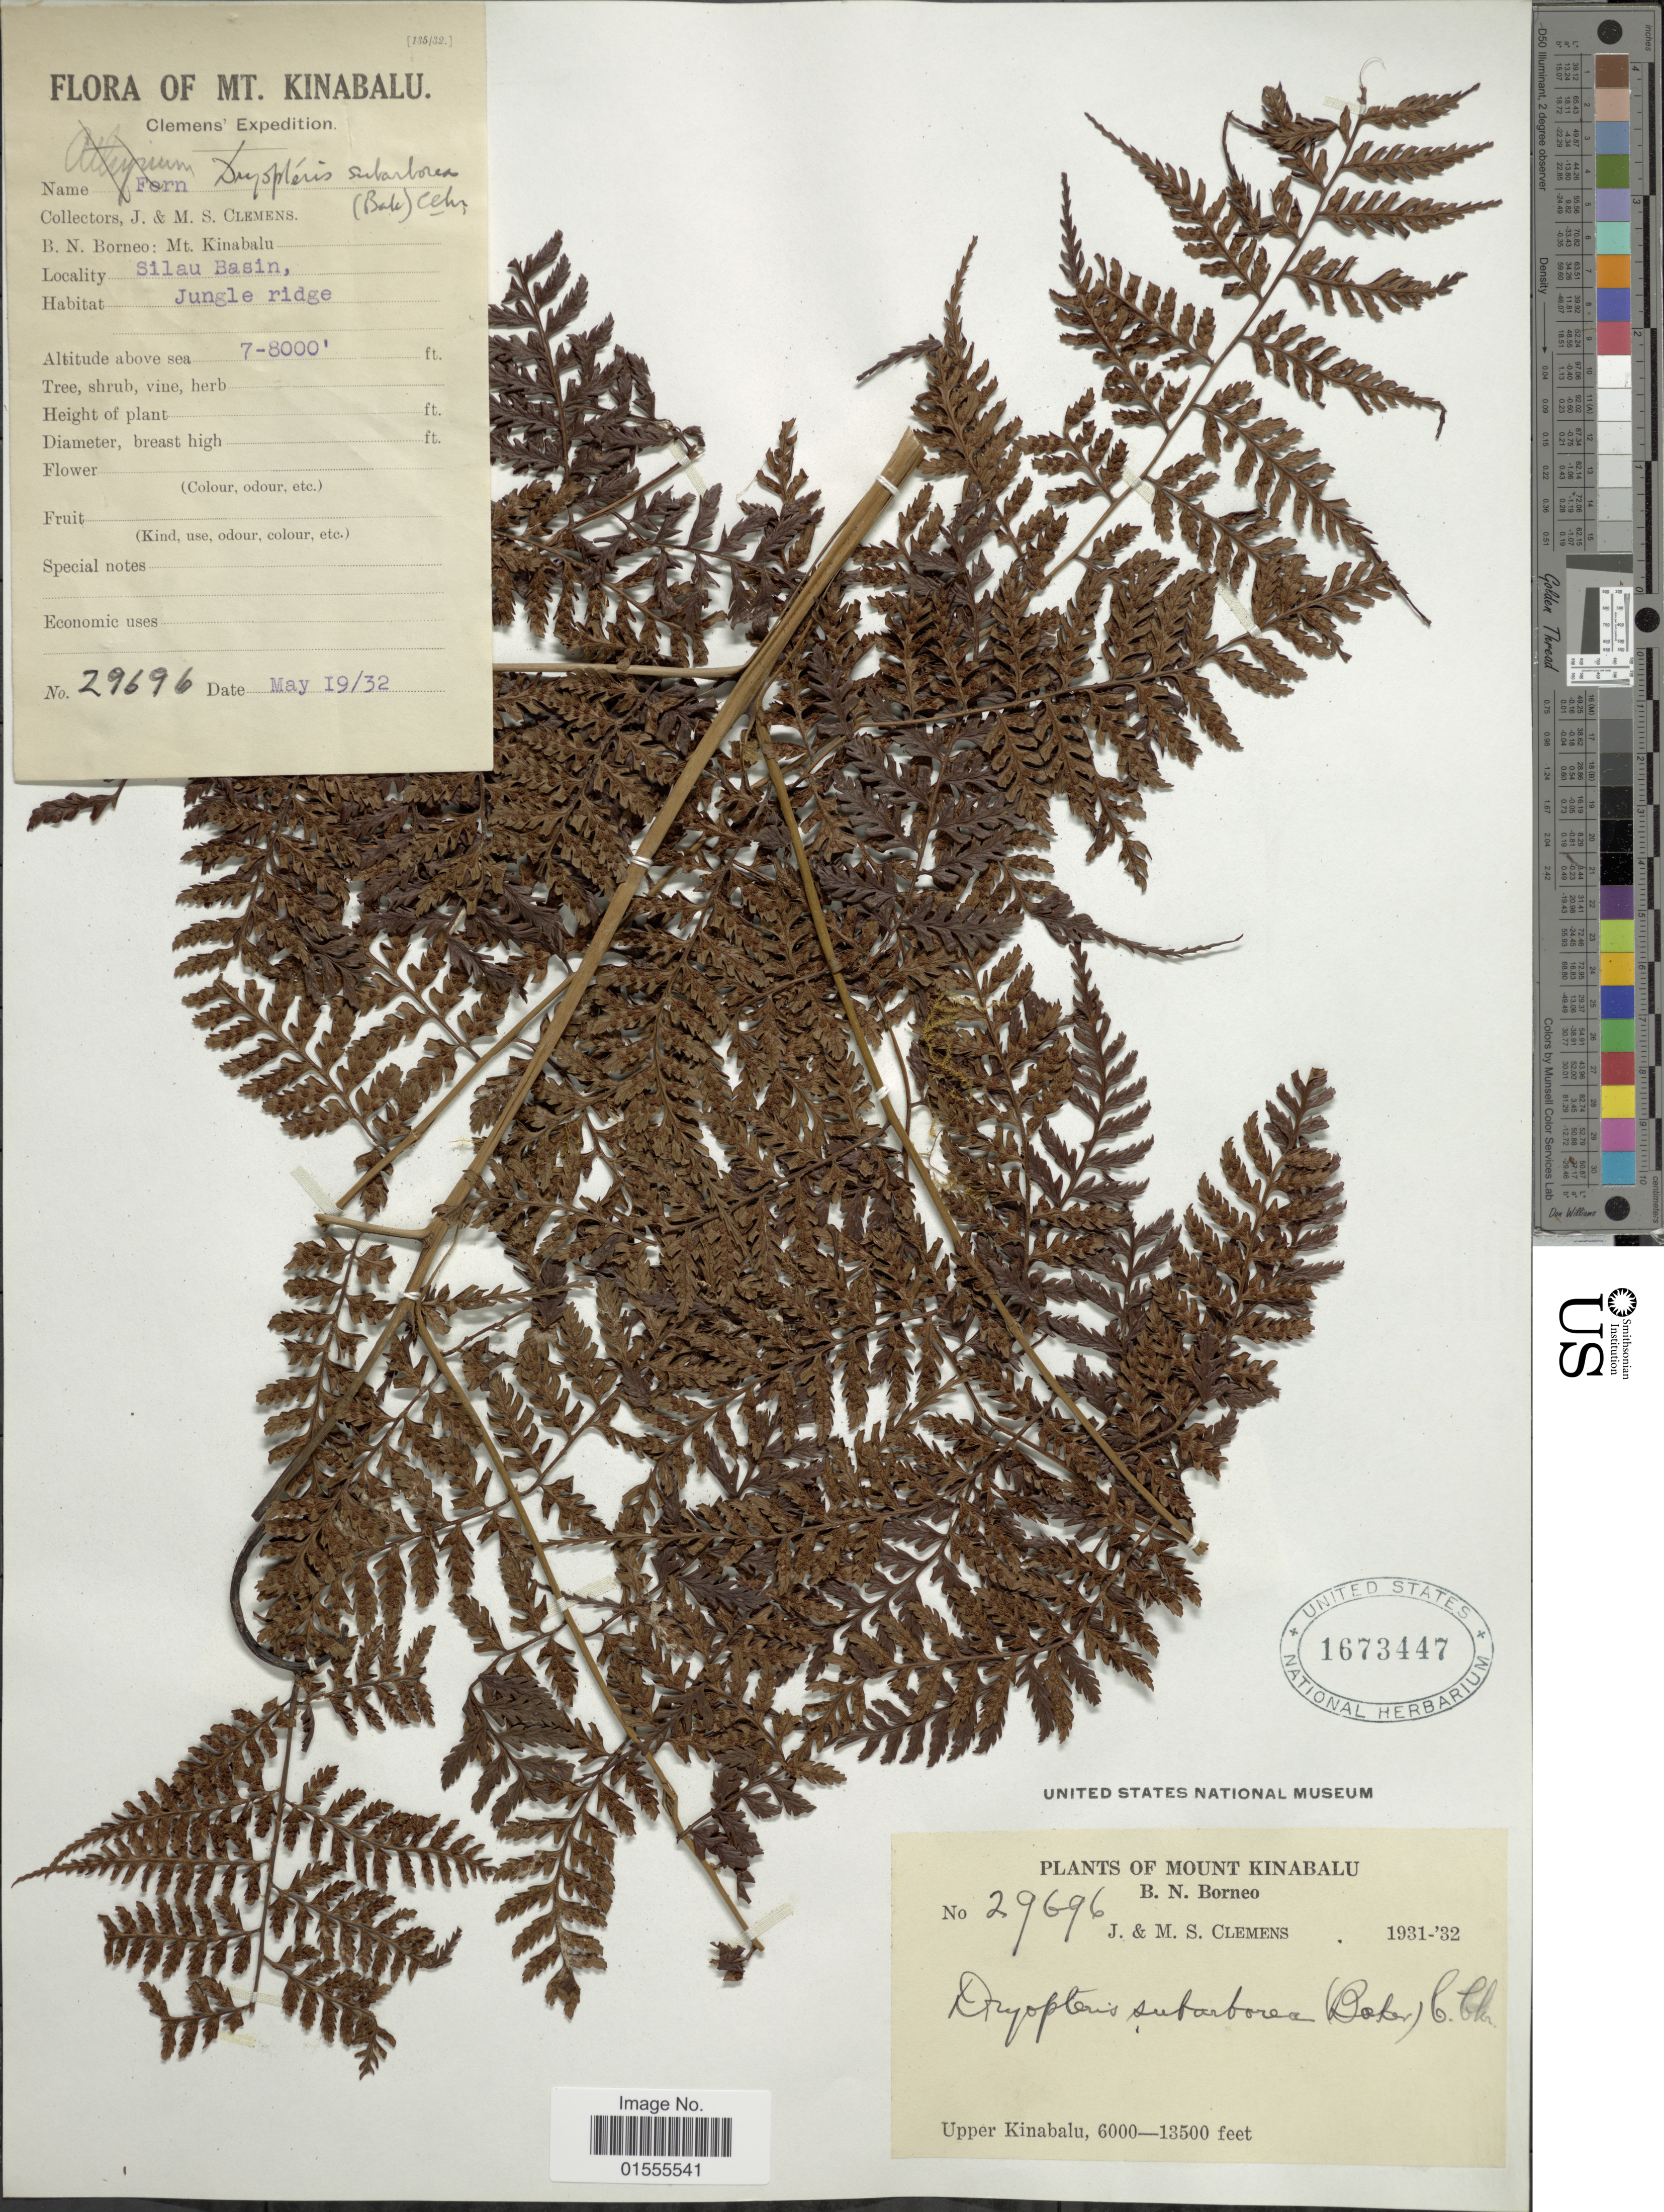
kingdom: Plantae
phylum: Tracheophyta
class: Polypodiopsida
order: Polypodiales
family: Dryopteridaceae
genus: Dryopteris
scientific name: Dryopteris sp.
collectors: J. Clemens & M. S. Clemens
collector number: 29696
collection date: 1932-05-19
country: Malaysia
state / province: Sabah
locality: Mount Kinabalu, B.N. Borneo, upper Kinabalu, Silau Basin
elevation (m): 2134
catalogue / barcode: US 1673447